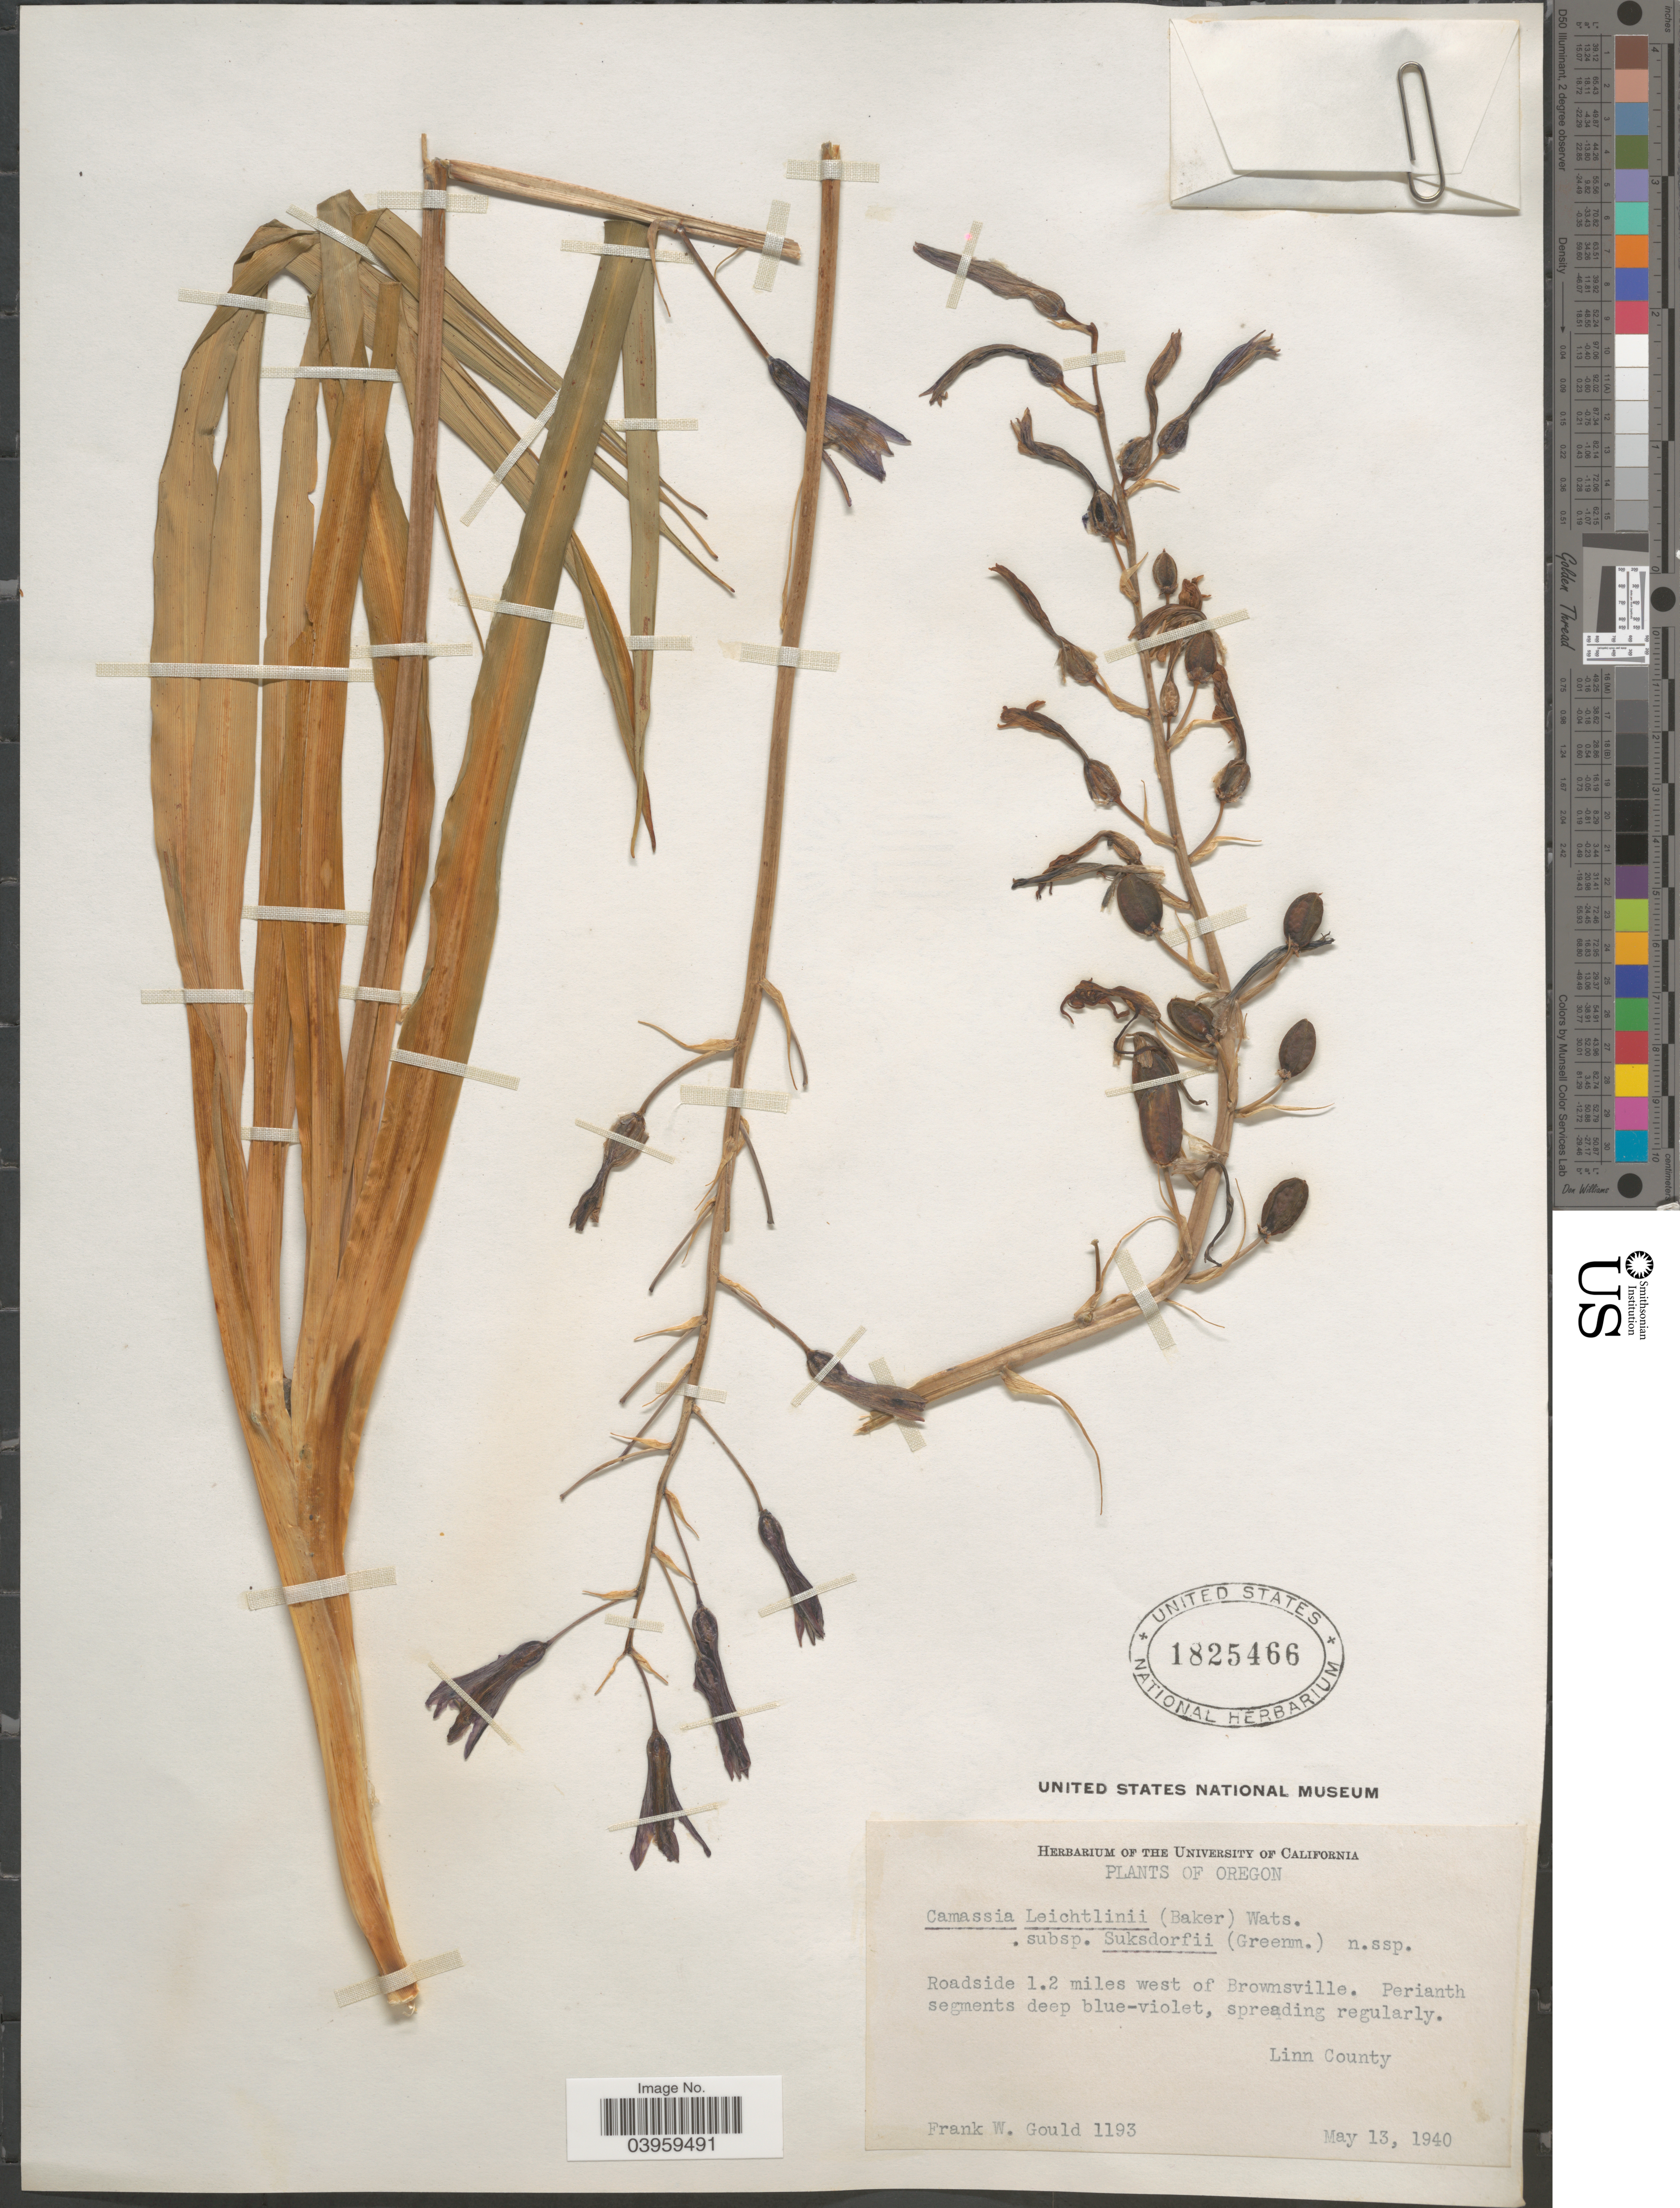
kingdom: Plantae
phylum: Tracheophyta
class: Liliopsida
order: Asparagales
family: Asparagaceae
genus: Camassia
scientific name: Camassia leichtlinii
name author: (Baker) S. Watson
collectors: F. W. Gould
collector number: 1193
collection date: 1940-05-13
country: United States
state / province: Oregon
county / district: Linn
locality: Roadside 1.2 miles west of Brownsville. Linn County.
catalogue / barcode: US 1825466